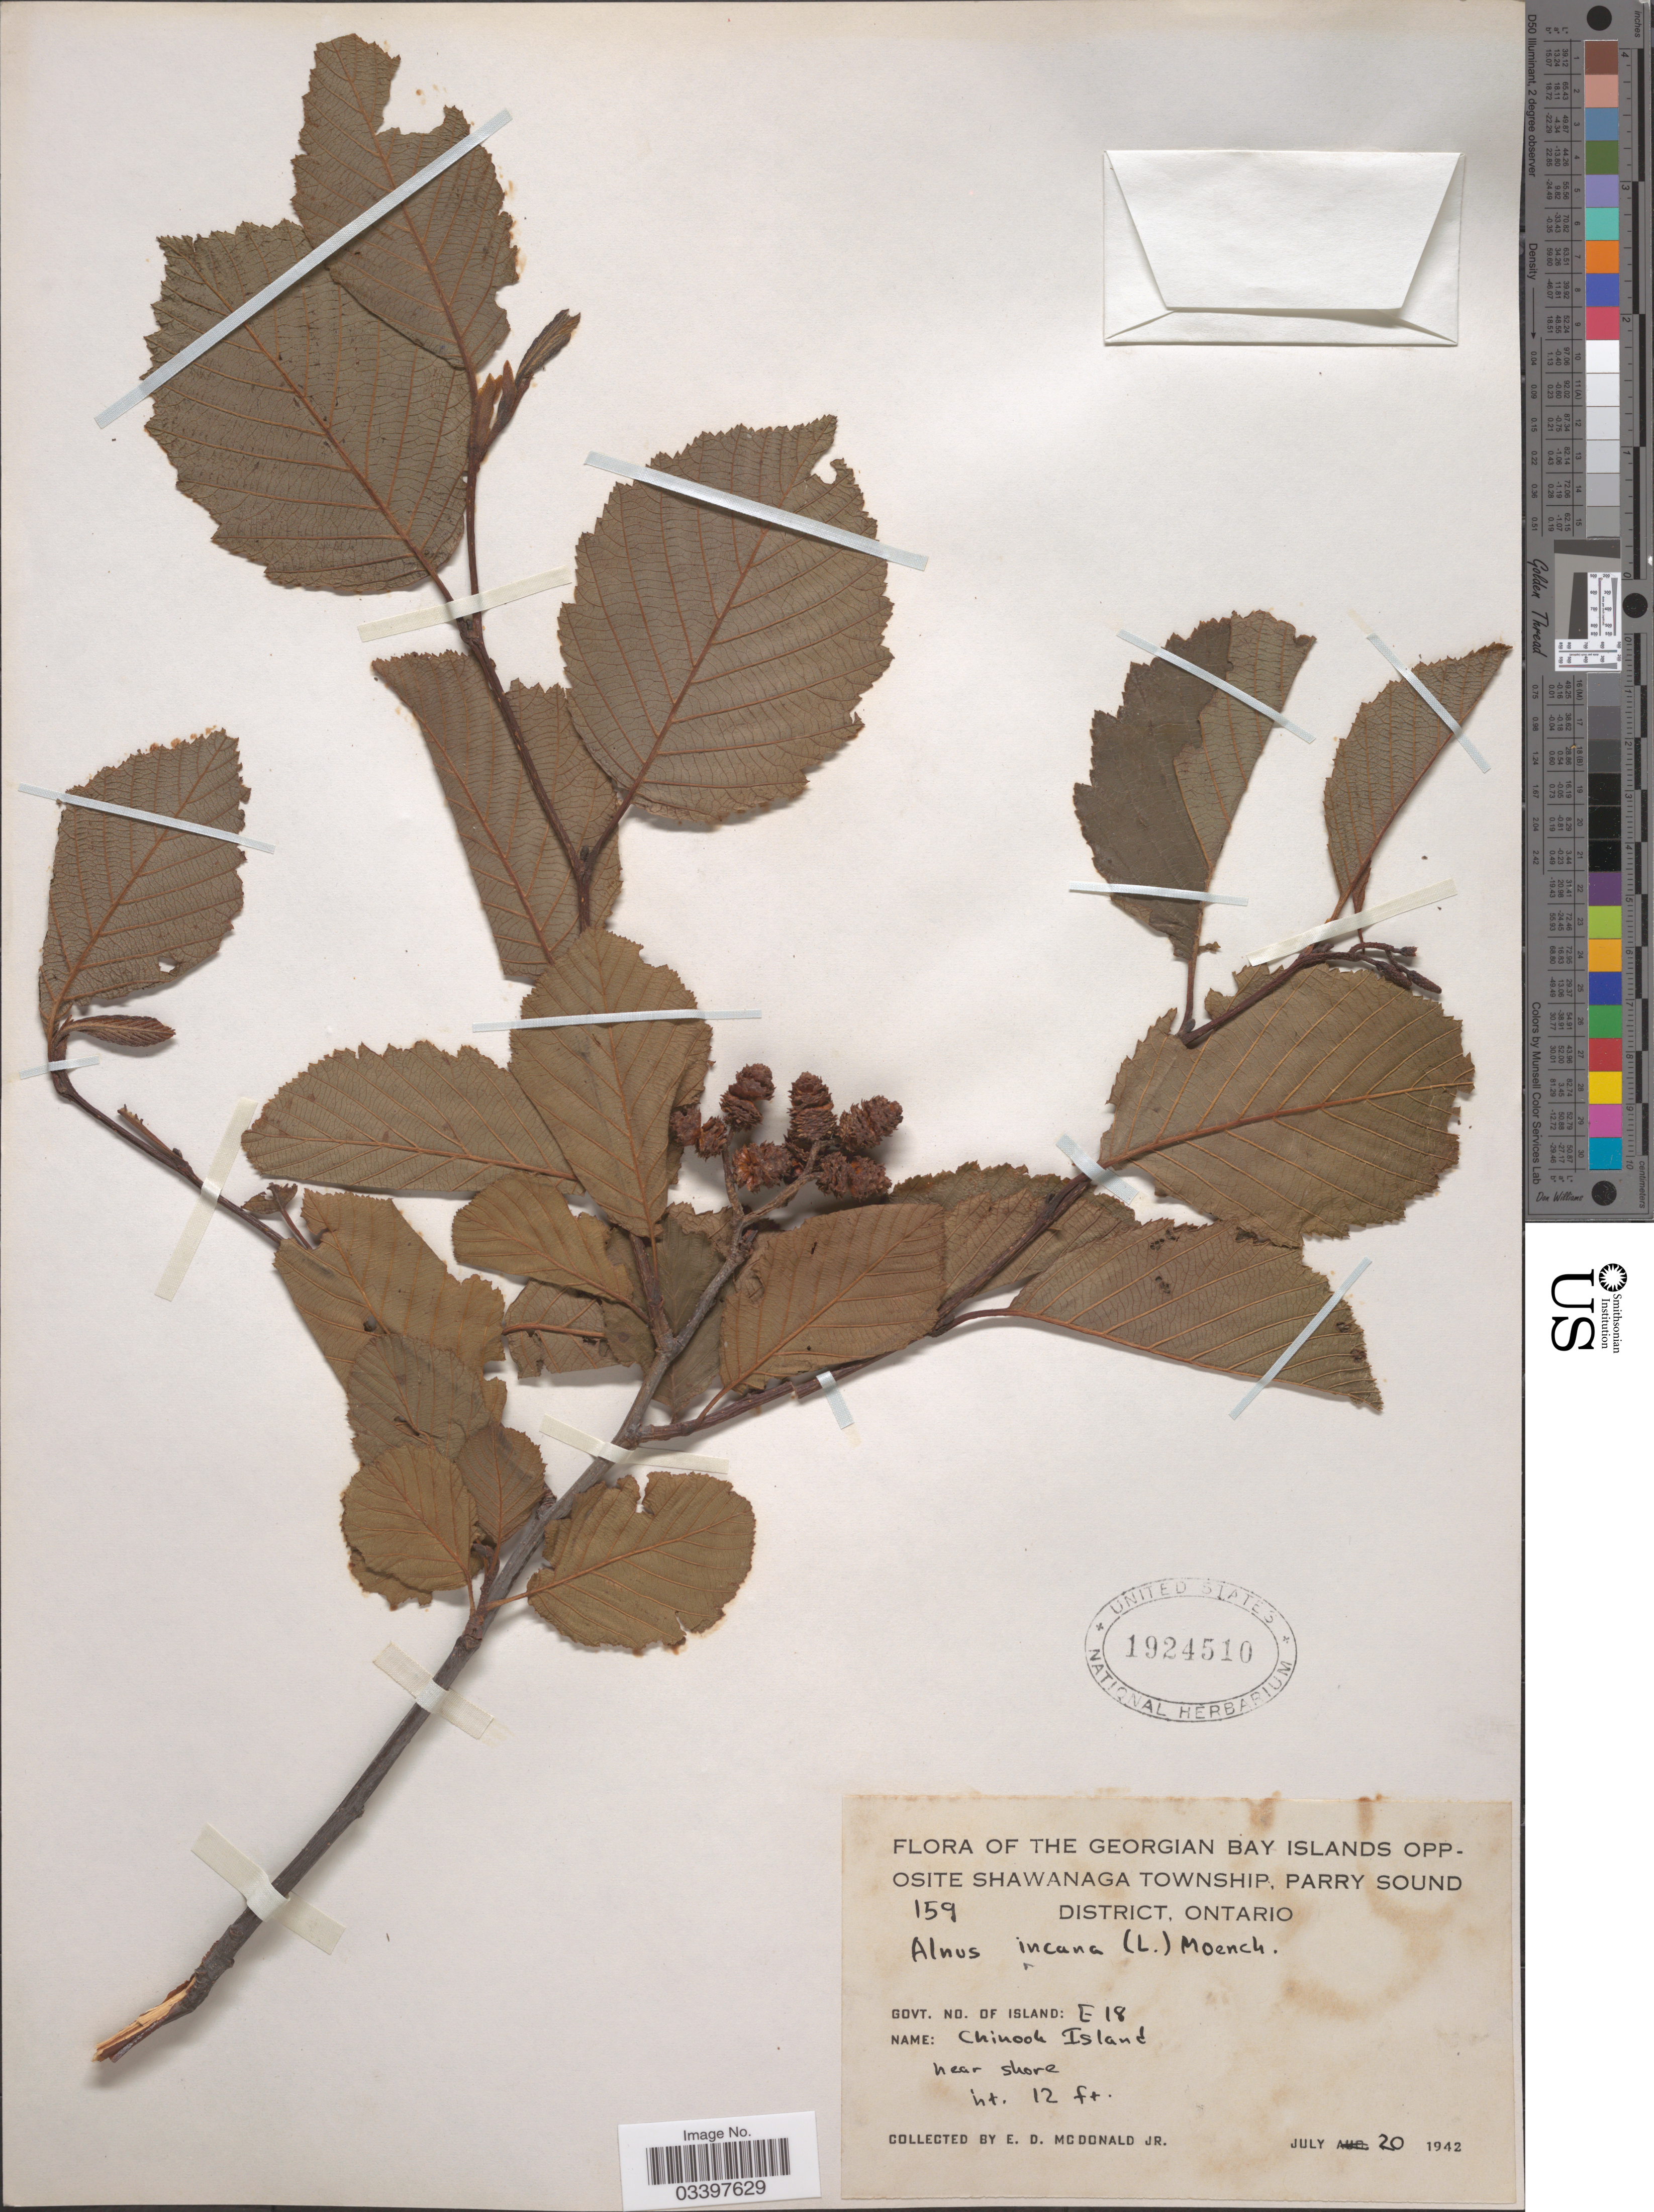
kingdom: Plantae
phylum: Tracheophyta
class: Magnoliopsida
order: Fagales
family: Betulaceae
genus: Alnus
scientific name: Alnus incana subsp. rugosa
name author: (Du Roi) R.T. Clausen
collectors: E. D. McDonald Jr.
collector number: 159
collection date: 1942-07-20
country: Canada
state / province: Ontario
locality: The Georgian Bay Islands Opposite Shawanaga Township, Parry Sound District. Govt. No. of Island: E 18. Chinook Island near shore.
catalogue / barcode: US 1924510